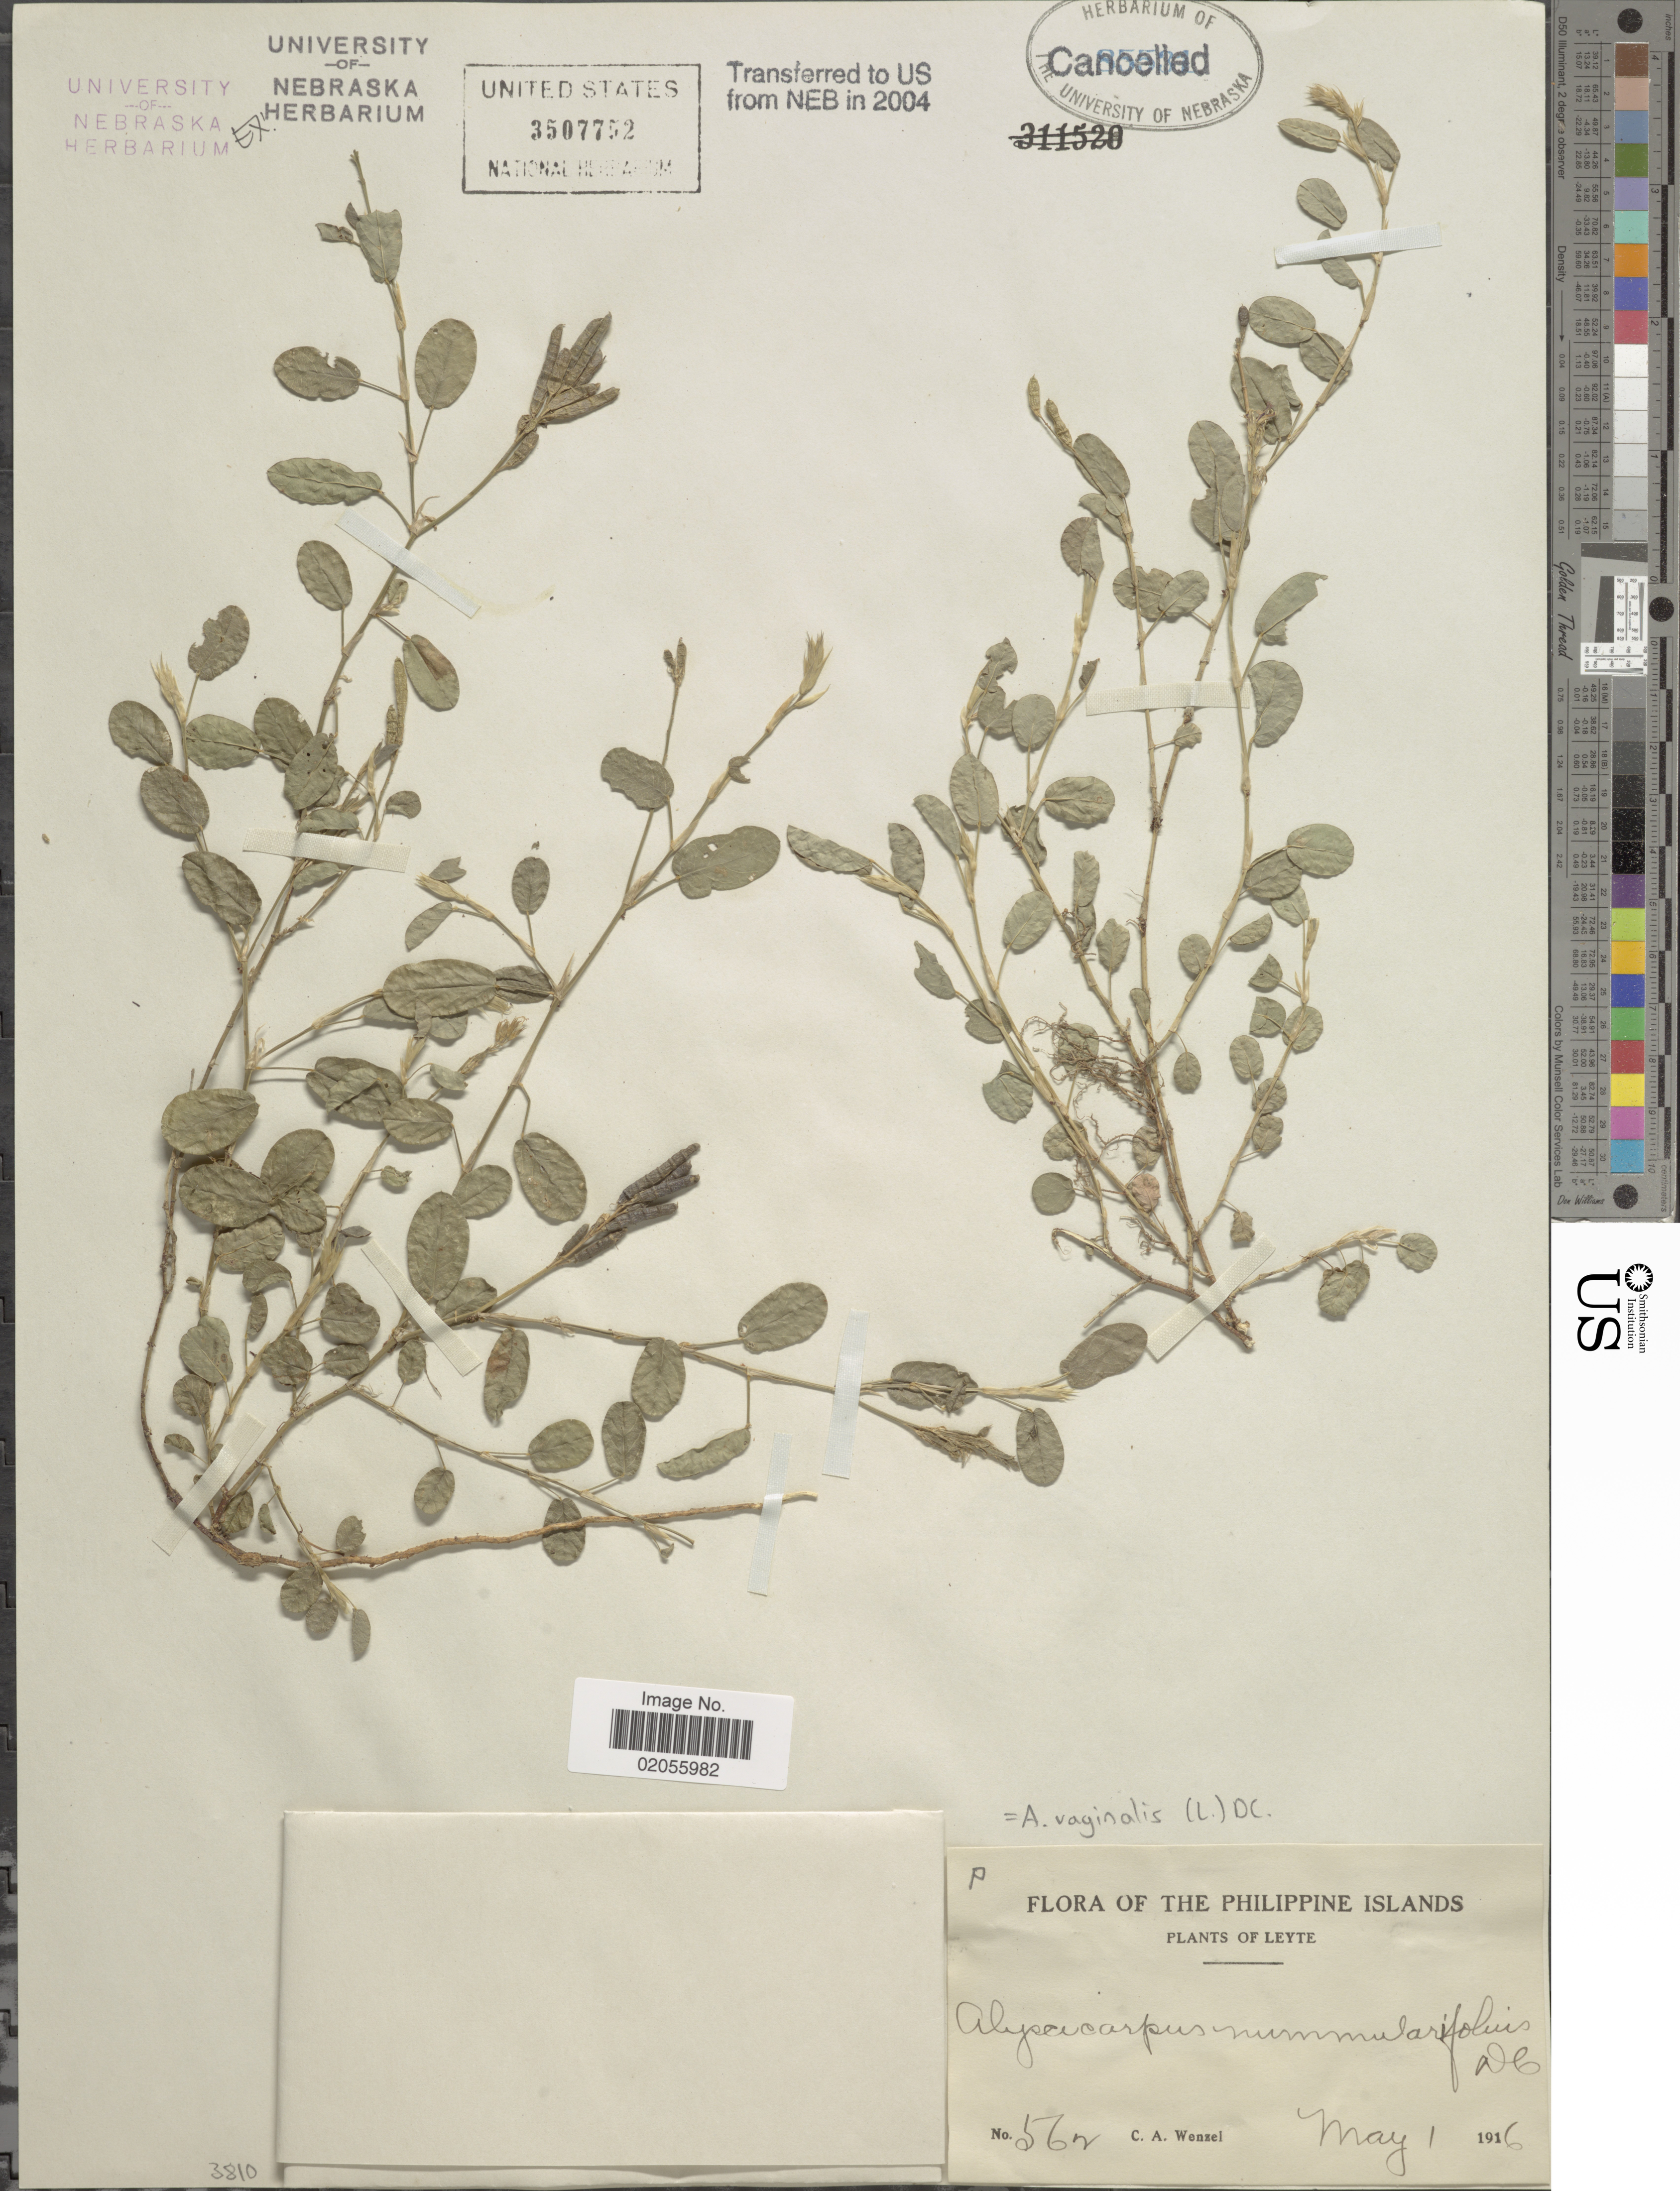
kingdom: Plantae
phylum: Tracheophyta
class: Magnoliopsida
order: Fabales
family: Fabaceae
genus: Alysicarpus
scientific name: Alysicarpus vaginalis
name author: (L.) DC.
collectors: C. Wenzel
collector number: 562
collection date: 1916-05-01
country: Philippines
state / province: Eastern Visayas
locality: Leyte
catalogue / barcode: US 3507752